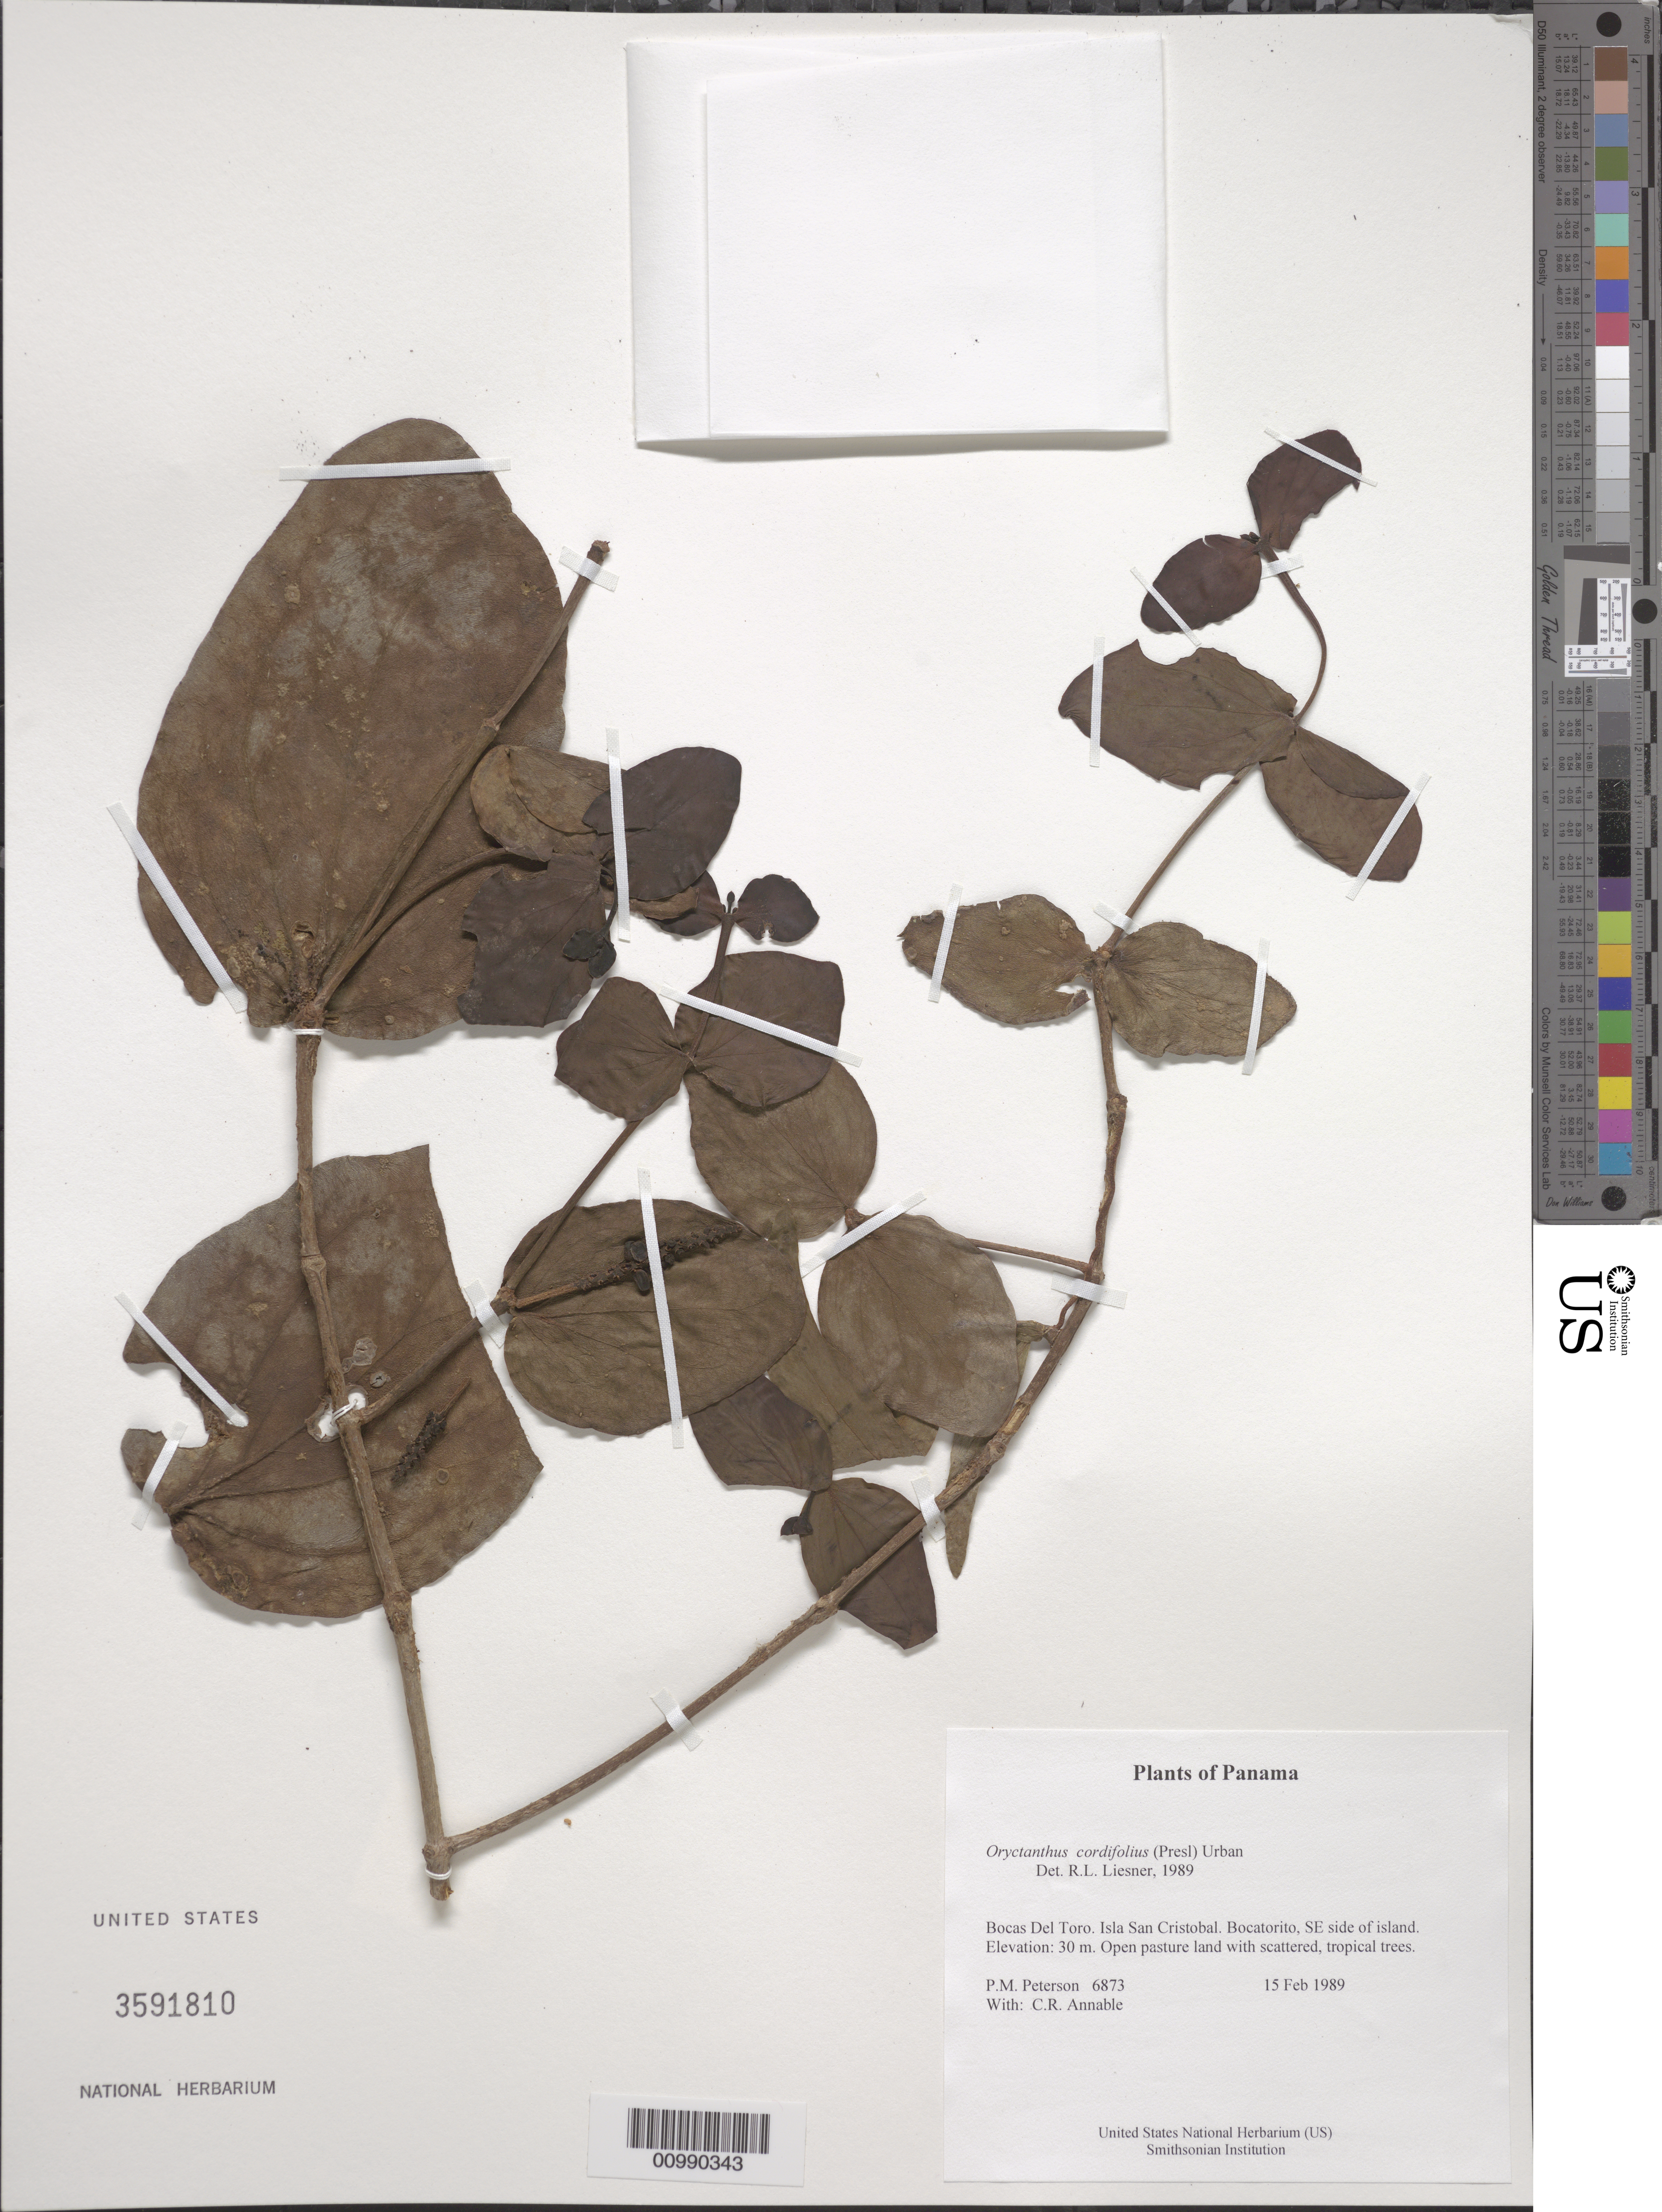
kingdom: Plantae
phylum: Tracheophyta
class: Magnoliopsida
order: Santalales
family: Loranthaceae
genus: Oryctanthus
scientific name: Oryctanthus cordifolius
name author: (C. Presl) Urb.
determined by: Liesner, R. L.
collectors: P. M. Peterson & C. R. Annable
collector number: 06873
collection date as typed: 15 Feb 1989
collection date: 1989-02-15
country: Panama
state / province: Bocas del Toro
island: San Cristobal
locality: Bocatorito, SE side of island.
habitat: Open pasture land with scattered, tropical trees.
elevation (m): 30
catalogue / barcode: US 3591810